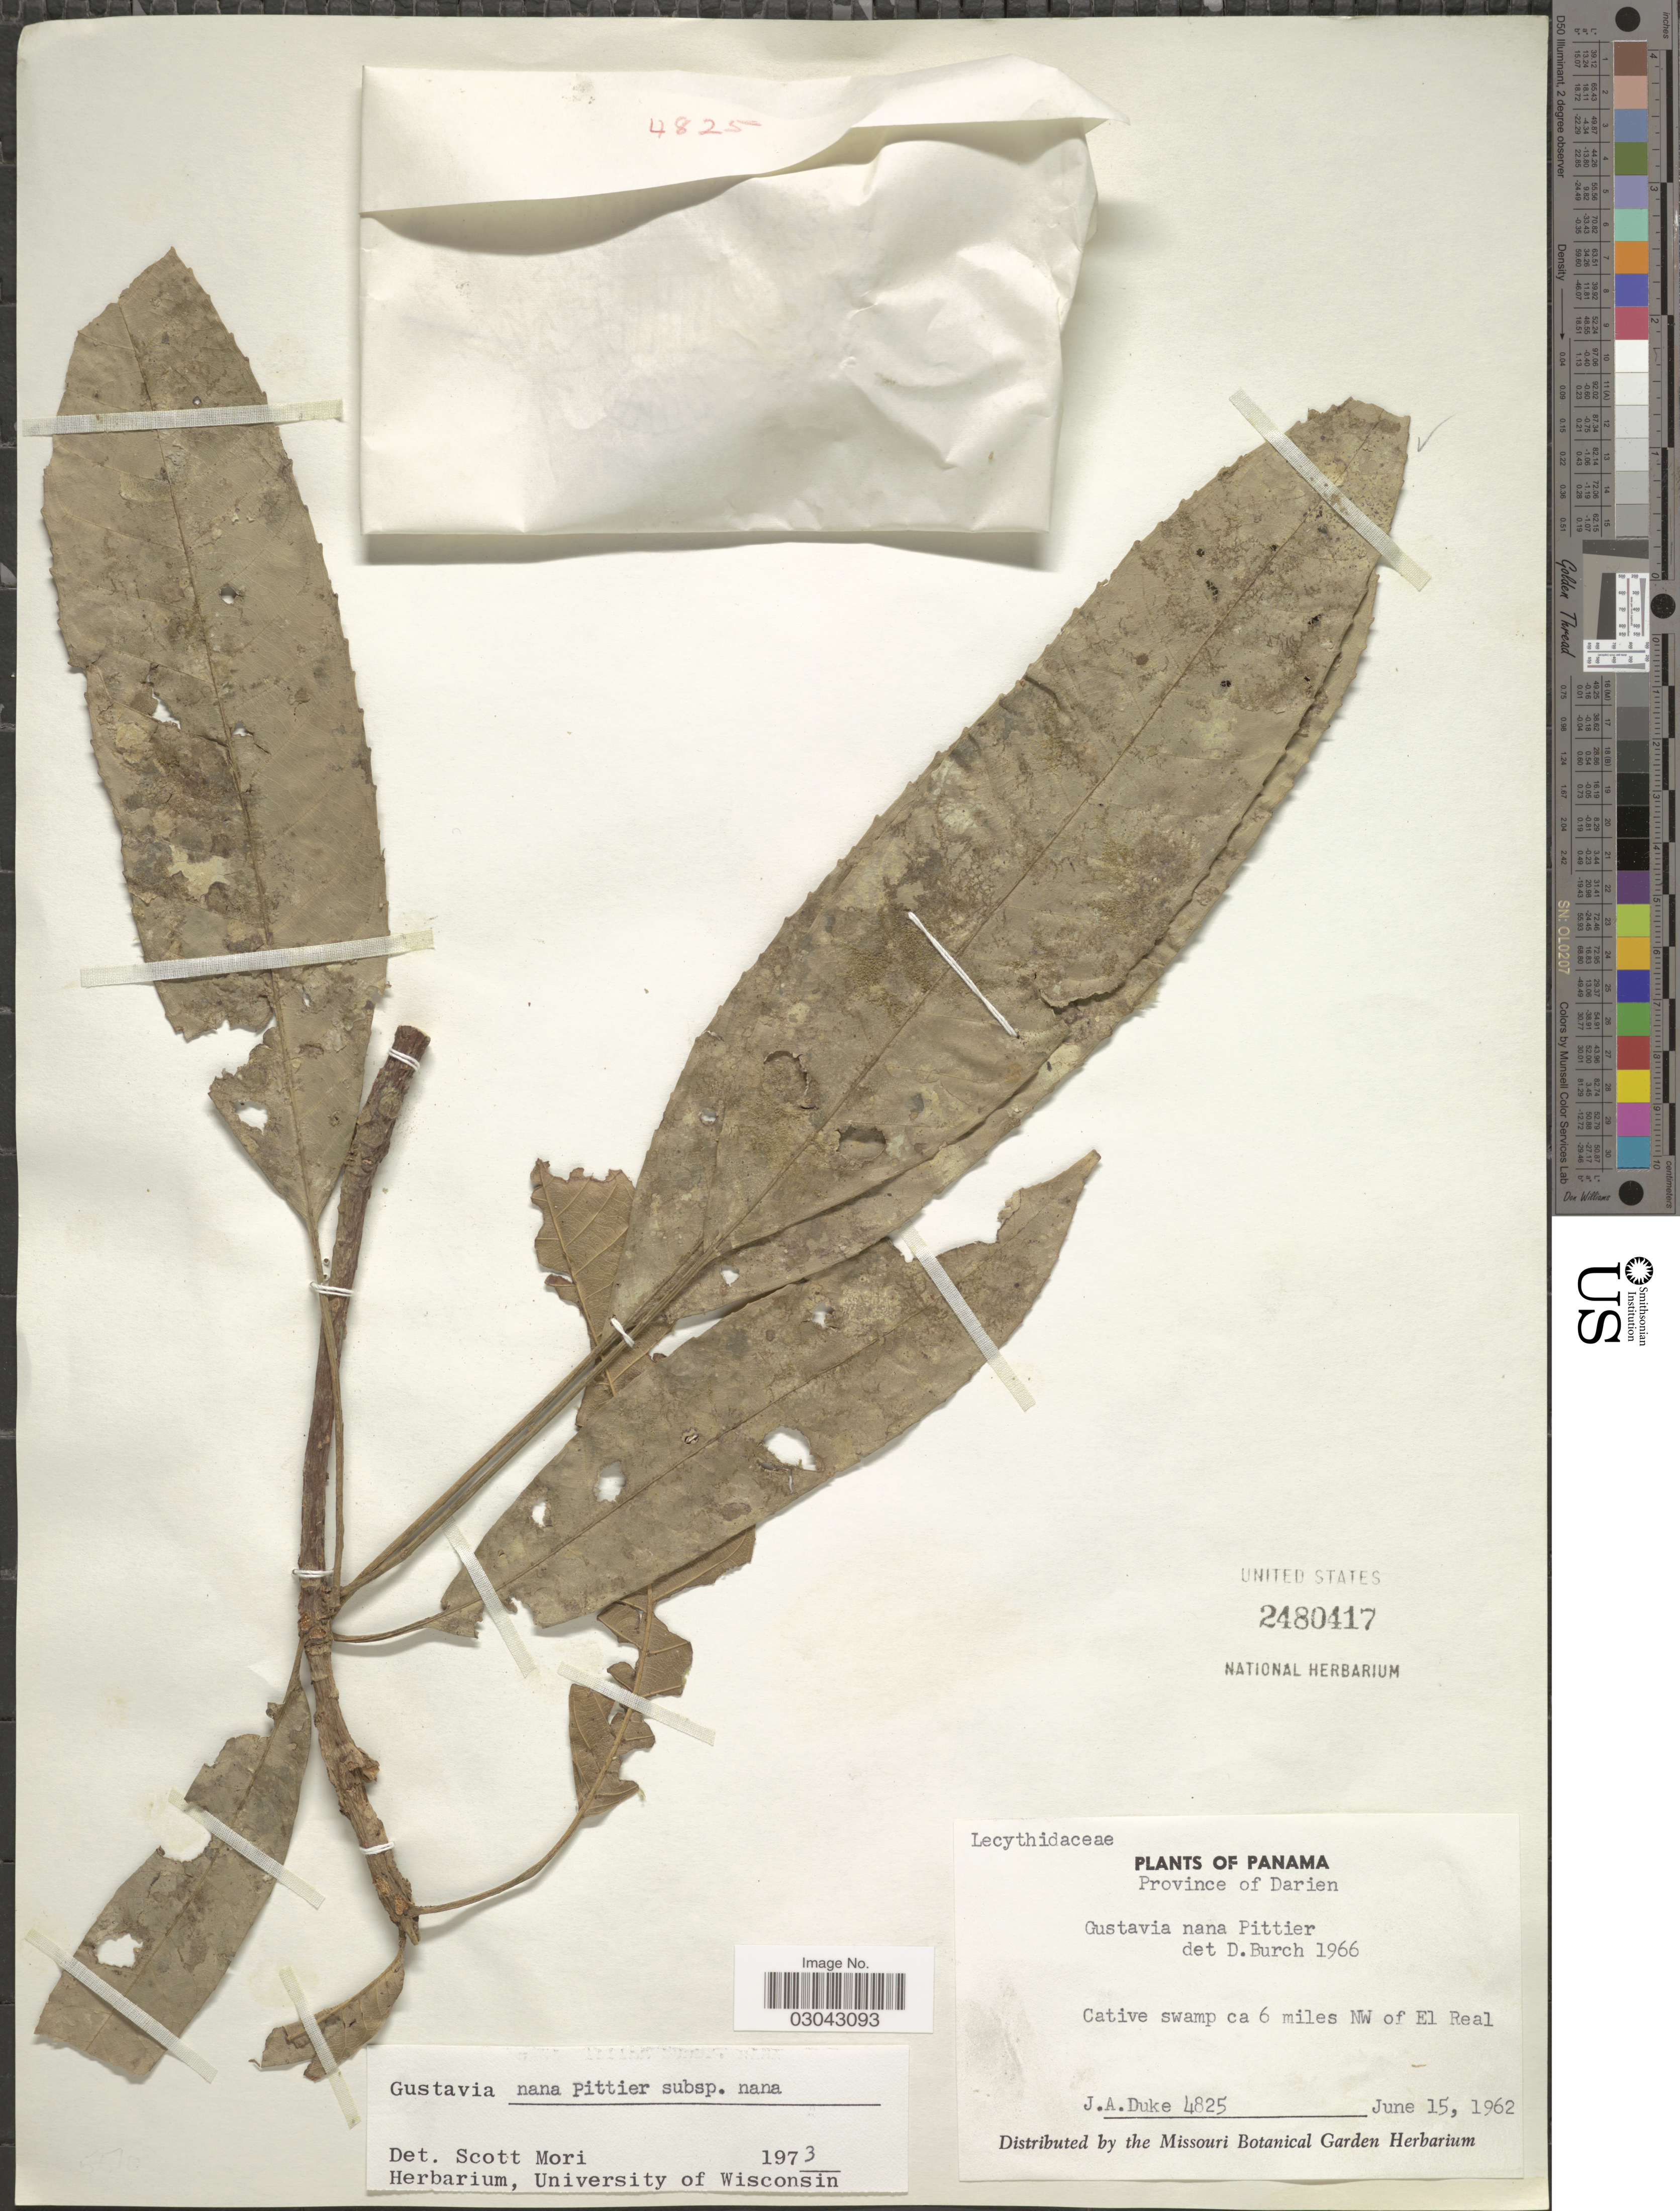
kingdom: Plantae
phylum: Tracheophyta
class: Magnoliopsida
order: Ericales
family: Lecythidaceae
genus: Gustavia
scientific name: Gustavia nana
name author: Pittier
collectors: J. A. Duke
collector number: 4825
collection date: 1962-06-15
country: Panama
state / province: Darién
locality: Cative swamp ca 6 miles NW of El Real.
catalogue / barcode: US 2480417